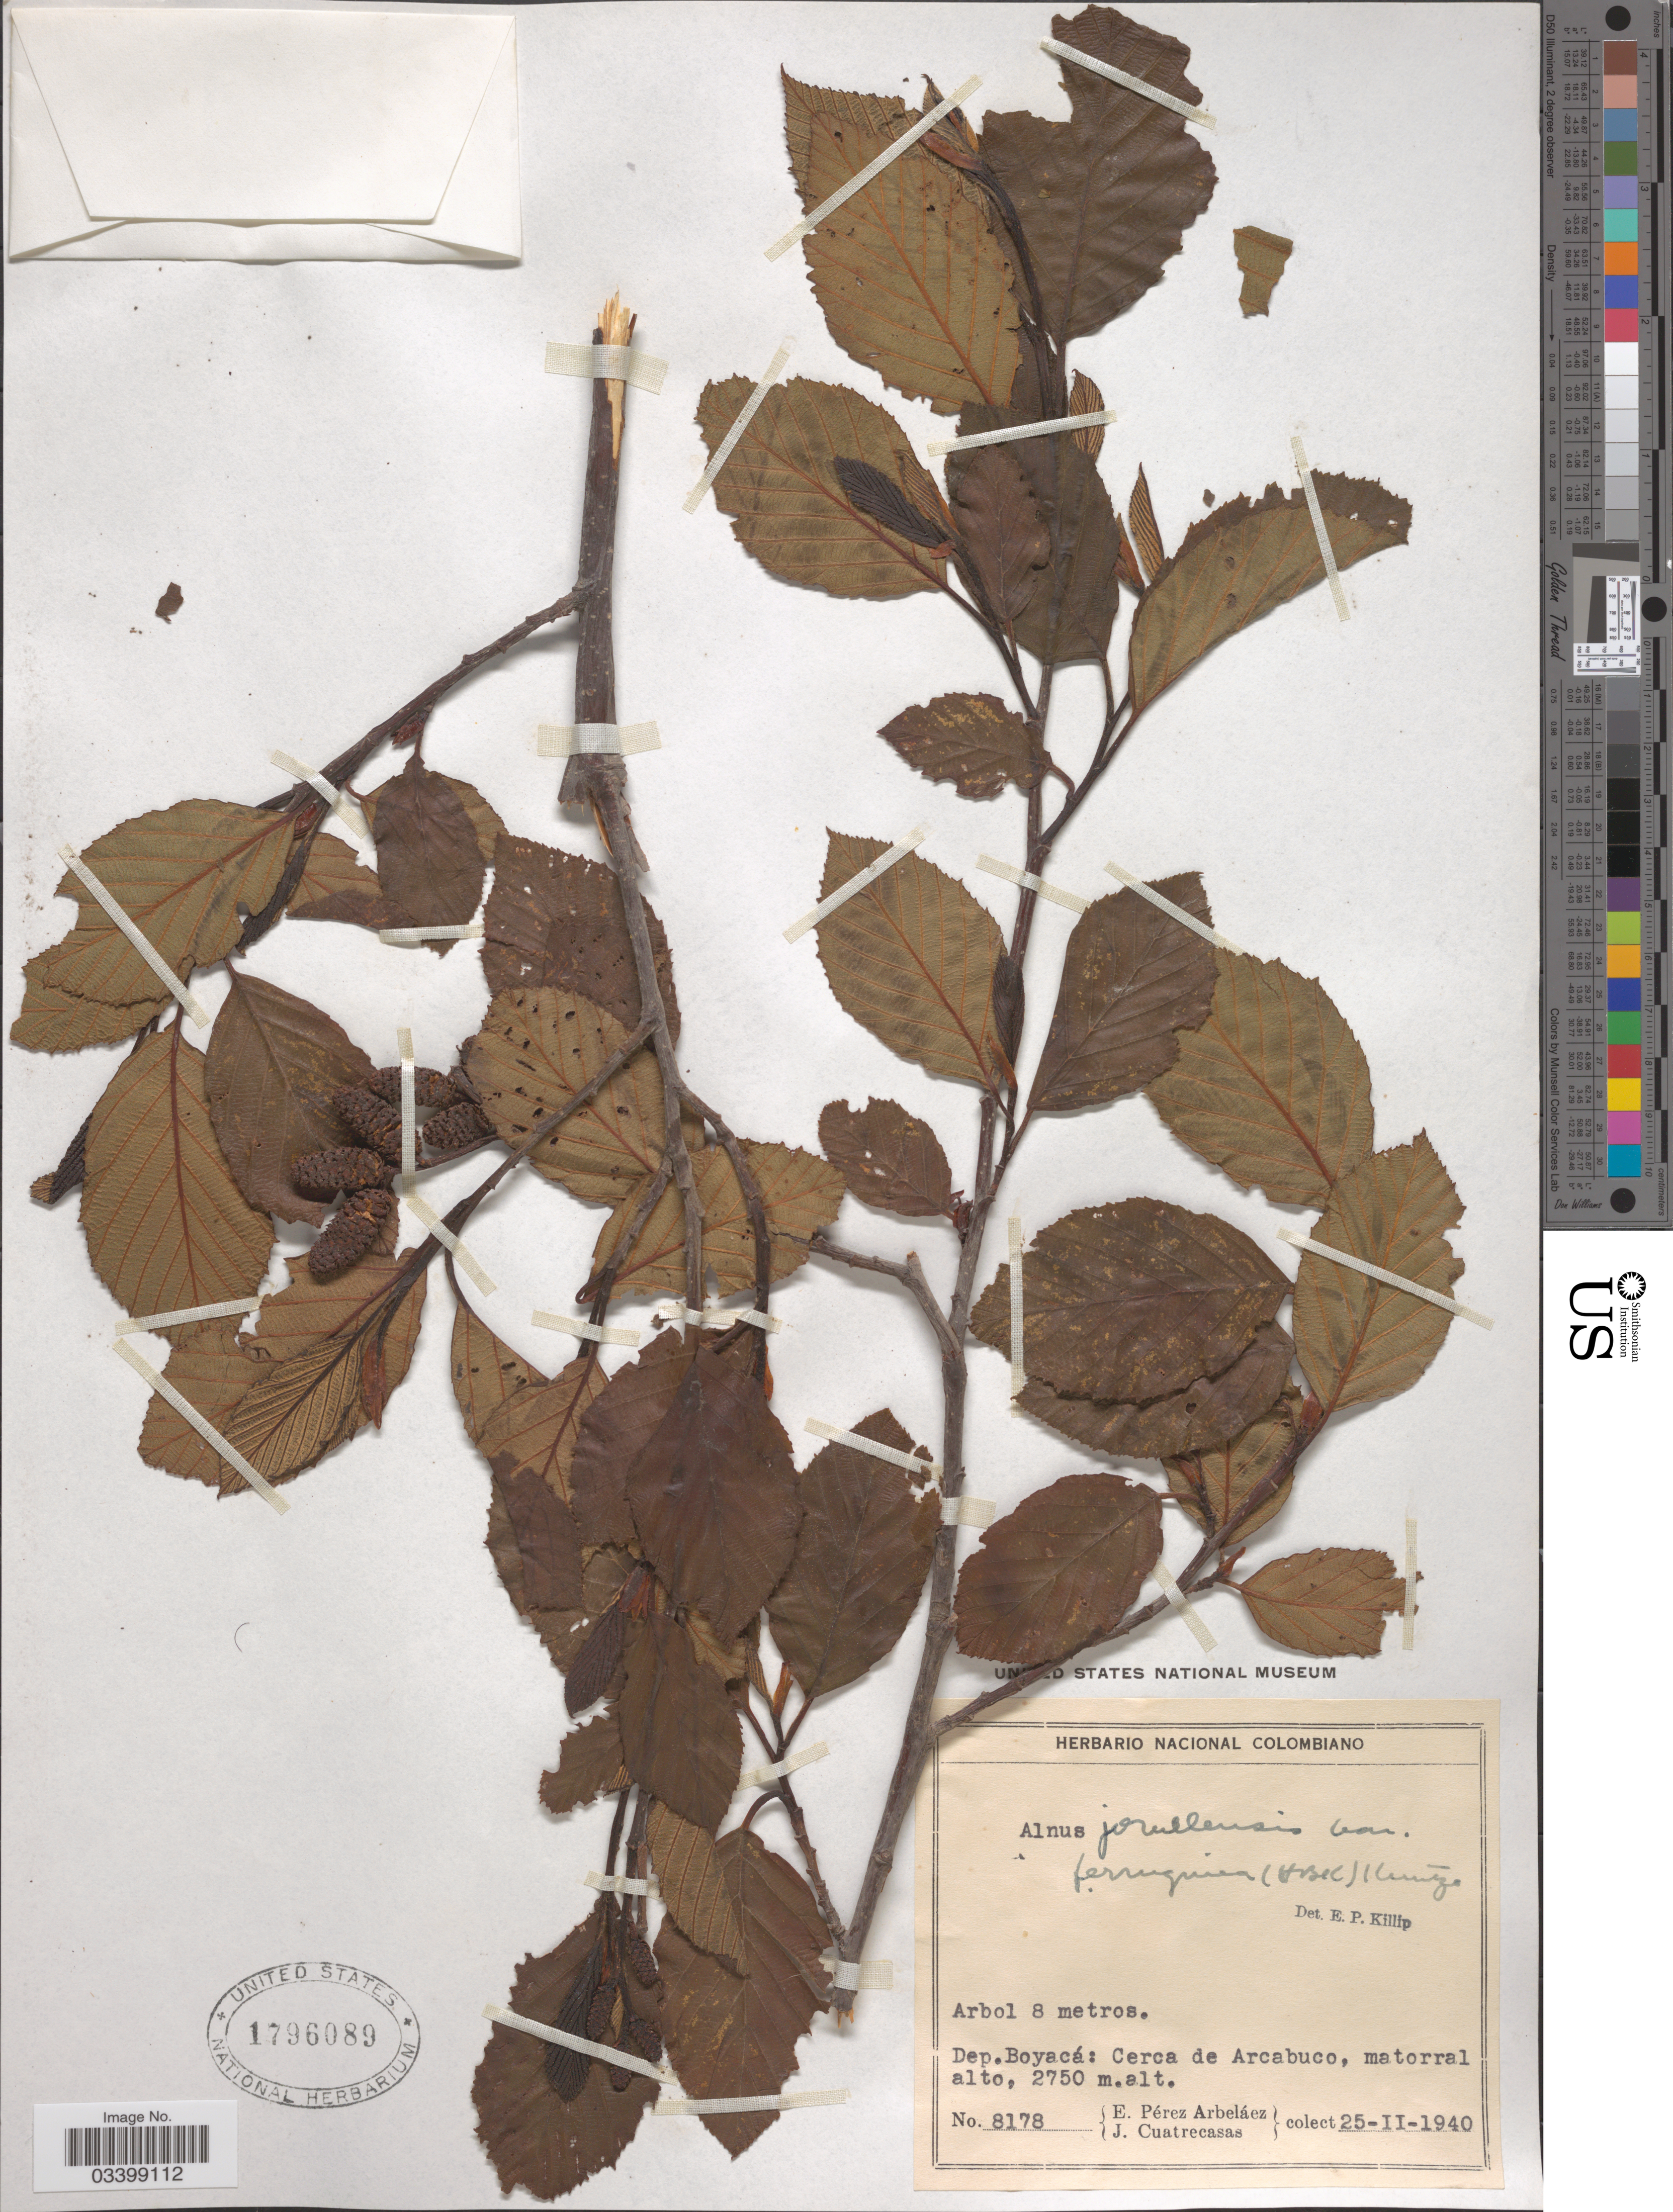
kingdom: Plantae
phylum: Tracheophyta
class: Magnoliopsida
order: Fagales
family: Betulaceae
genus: Alnus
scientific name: Alnus acuminata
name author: Kunth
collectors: E. Pérez Arbeláez & J. Cuatrecasas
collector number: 8178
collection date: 1940-02-25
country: Colombia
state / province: Boyacá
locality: Dep. Boyacá: Cerca de Arcabuco, matorral.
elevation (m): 2750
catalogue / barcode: US 1796089